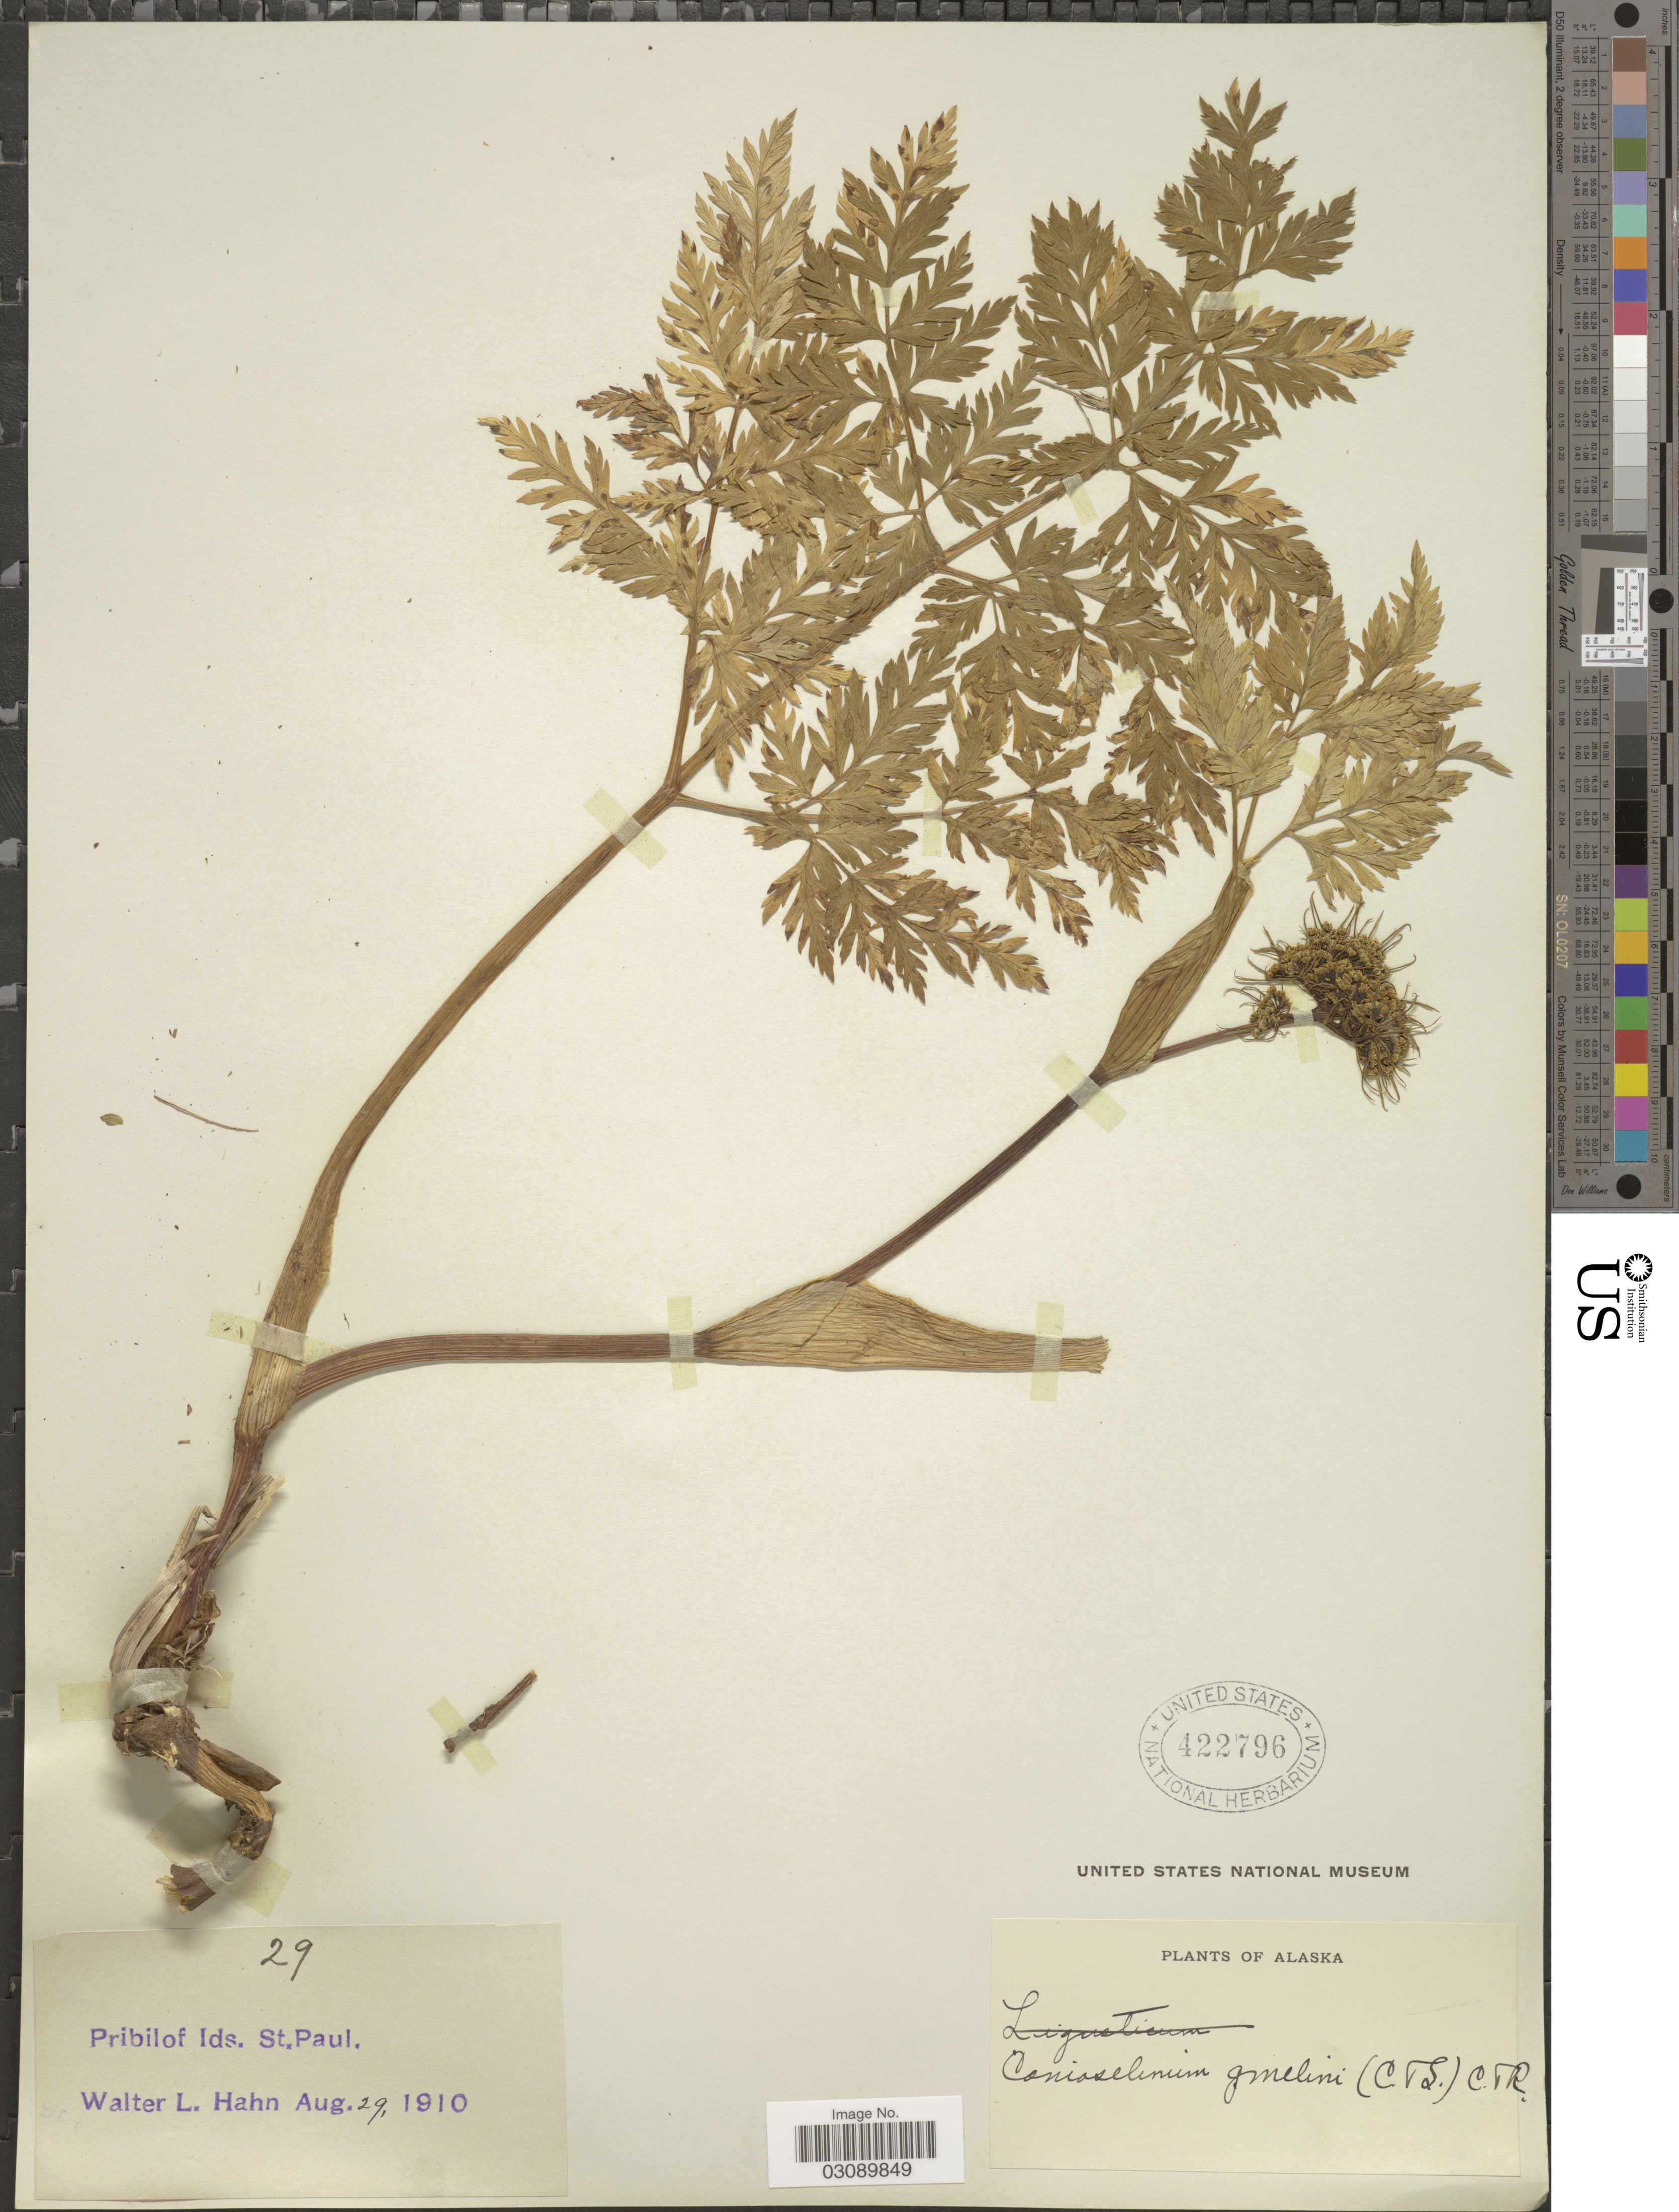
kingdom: Plantae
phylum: Tracheophyta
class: Magnoliopsida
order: Apiales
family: Apiaceae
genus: Conioselinum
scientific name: Conioselinum pacificum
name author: (S. Watson) J.M. Coult. & Rose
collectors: W. L. Hahn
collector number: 29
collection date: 1910-08-29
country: United States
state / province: Alaska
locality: Pribilof Ids. St. Paul.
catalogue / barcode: US 422796